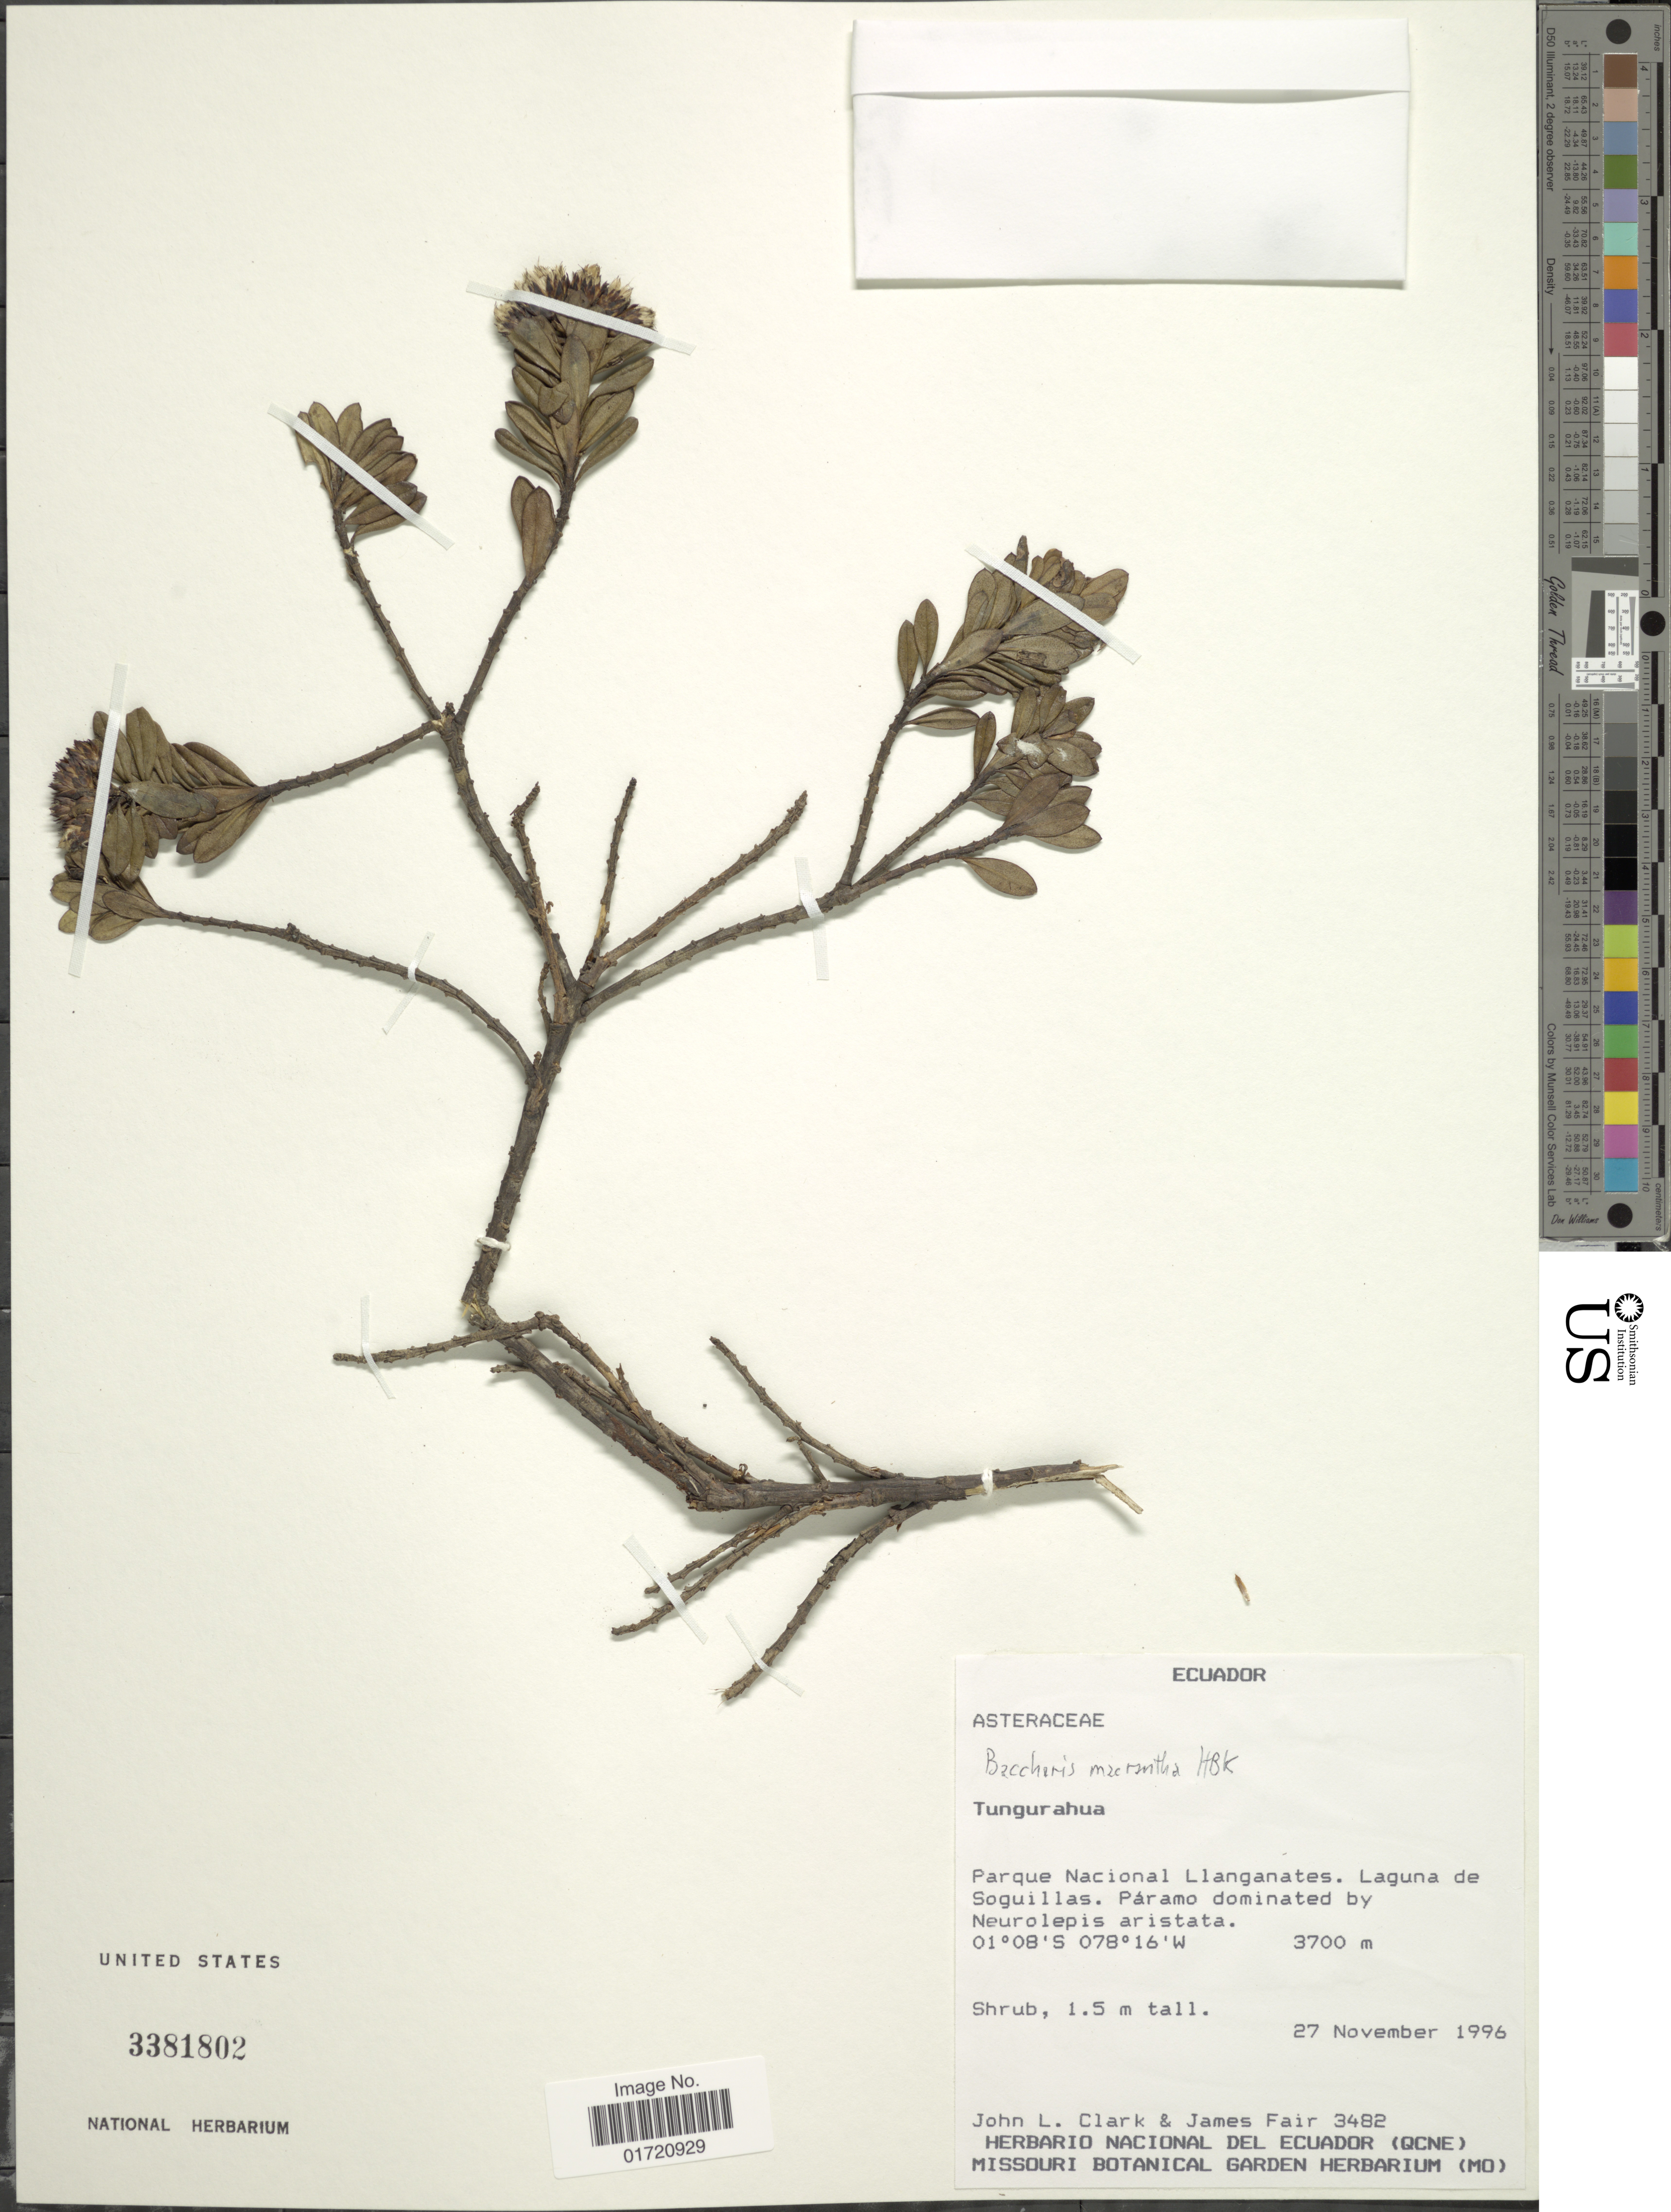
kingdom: Plantae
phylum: Tracheophyta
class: Magnoliopsida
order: Asterales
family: Asteraceae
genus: Baccharis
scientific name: Baccharis macrantha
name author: Kunth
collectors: J. L. Clark & J. Fair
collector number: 3482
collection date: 1996-11-27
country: Ecuador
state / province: Tungurahua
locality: Parque Nacional Llanganates, Laguna de Soguillas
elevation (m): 3700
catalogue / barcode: US 3381802